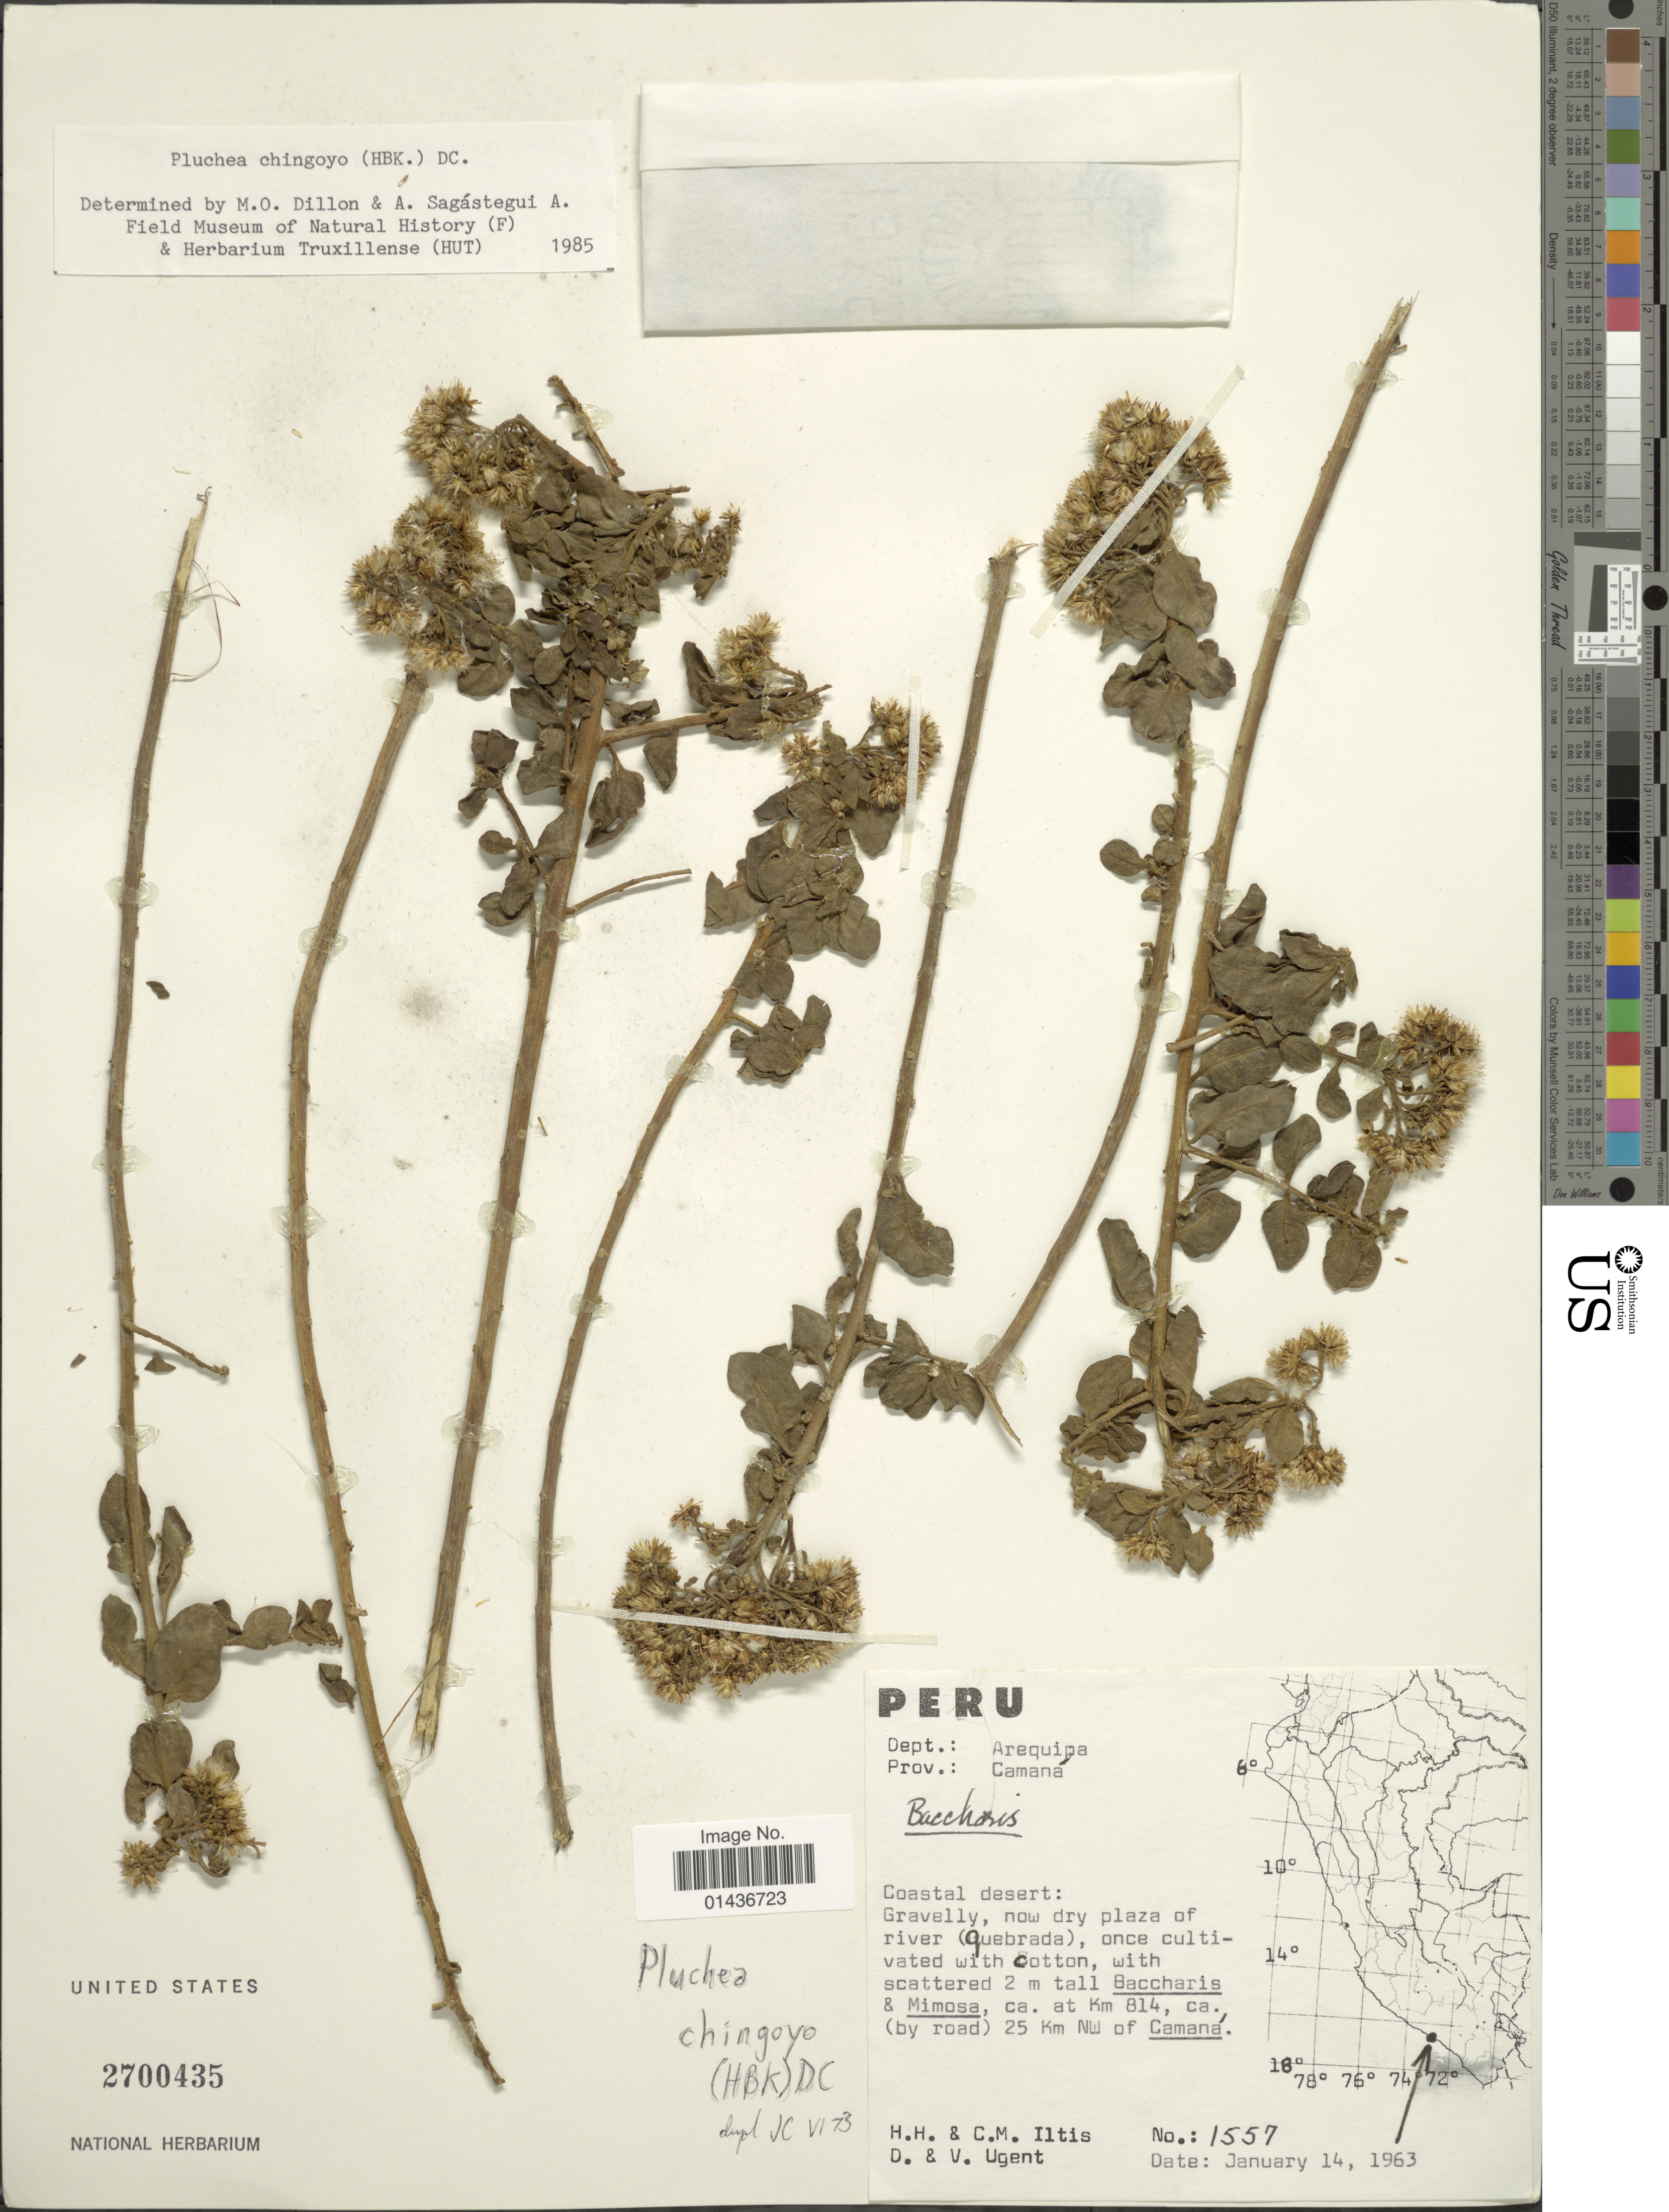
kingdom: Plantae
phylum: Tracheophyta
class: Magnoliopsida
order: Asterales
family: Asteraceae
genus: Pluchea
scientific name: Pluchea chingoyo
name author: DC.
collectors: H. H. Iltis, C. M Iltis, D. Ugent & V. Ugent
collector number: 1557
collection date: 1963-01-14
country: Peru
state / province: Arequipa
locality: Dept. Arequipa, Prov. Camana, at km 814, (by road) 25 Km NW of Camana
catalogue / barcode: US 2700435